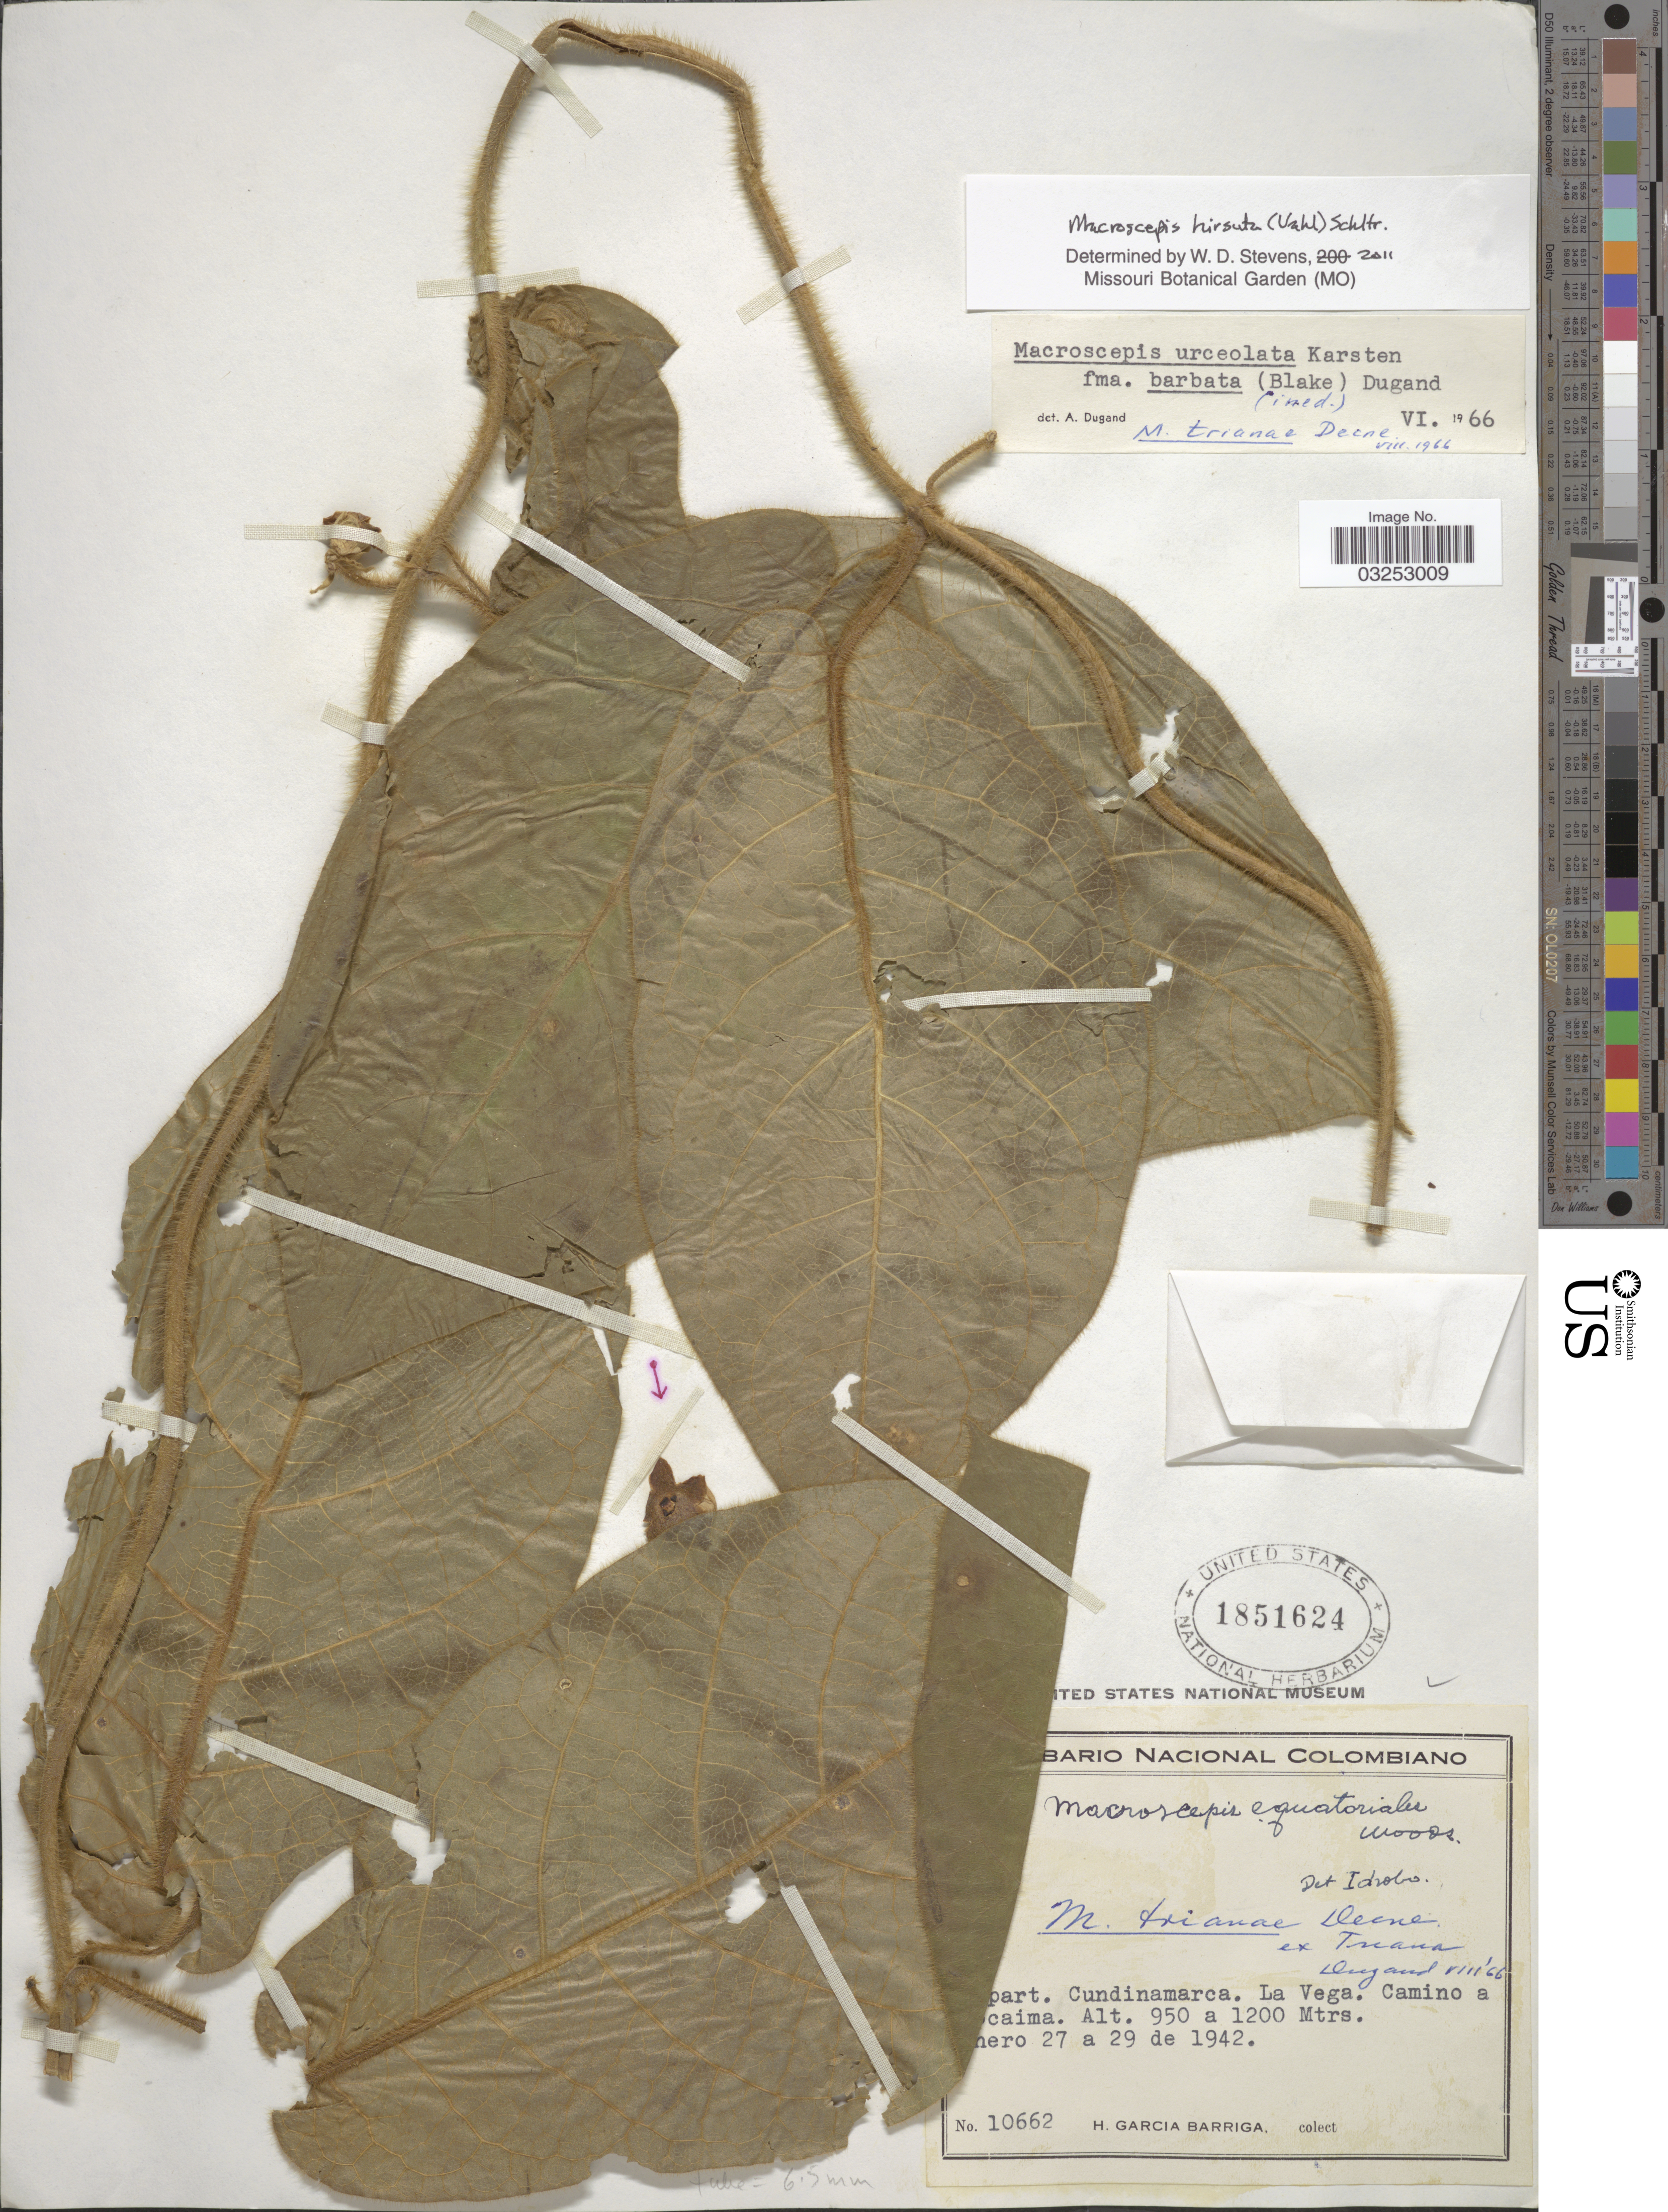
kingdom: Plantae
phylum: Tracheophyta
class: Magnoliopsida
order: Gentianales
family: Apocynaceae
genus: Macroscepis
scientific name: Macroscepis hirsuta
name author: (Vahl) Schltr.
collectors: H. García Barriga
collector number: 10662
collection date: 1942-01-27/1942-01-29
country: Colombia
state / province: Cundinamarca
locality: La Vega. Camino a Nocaima.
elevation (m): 950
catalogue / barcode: US 1851624